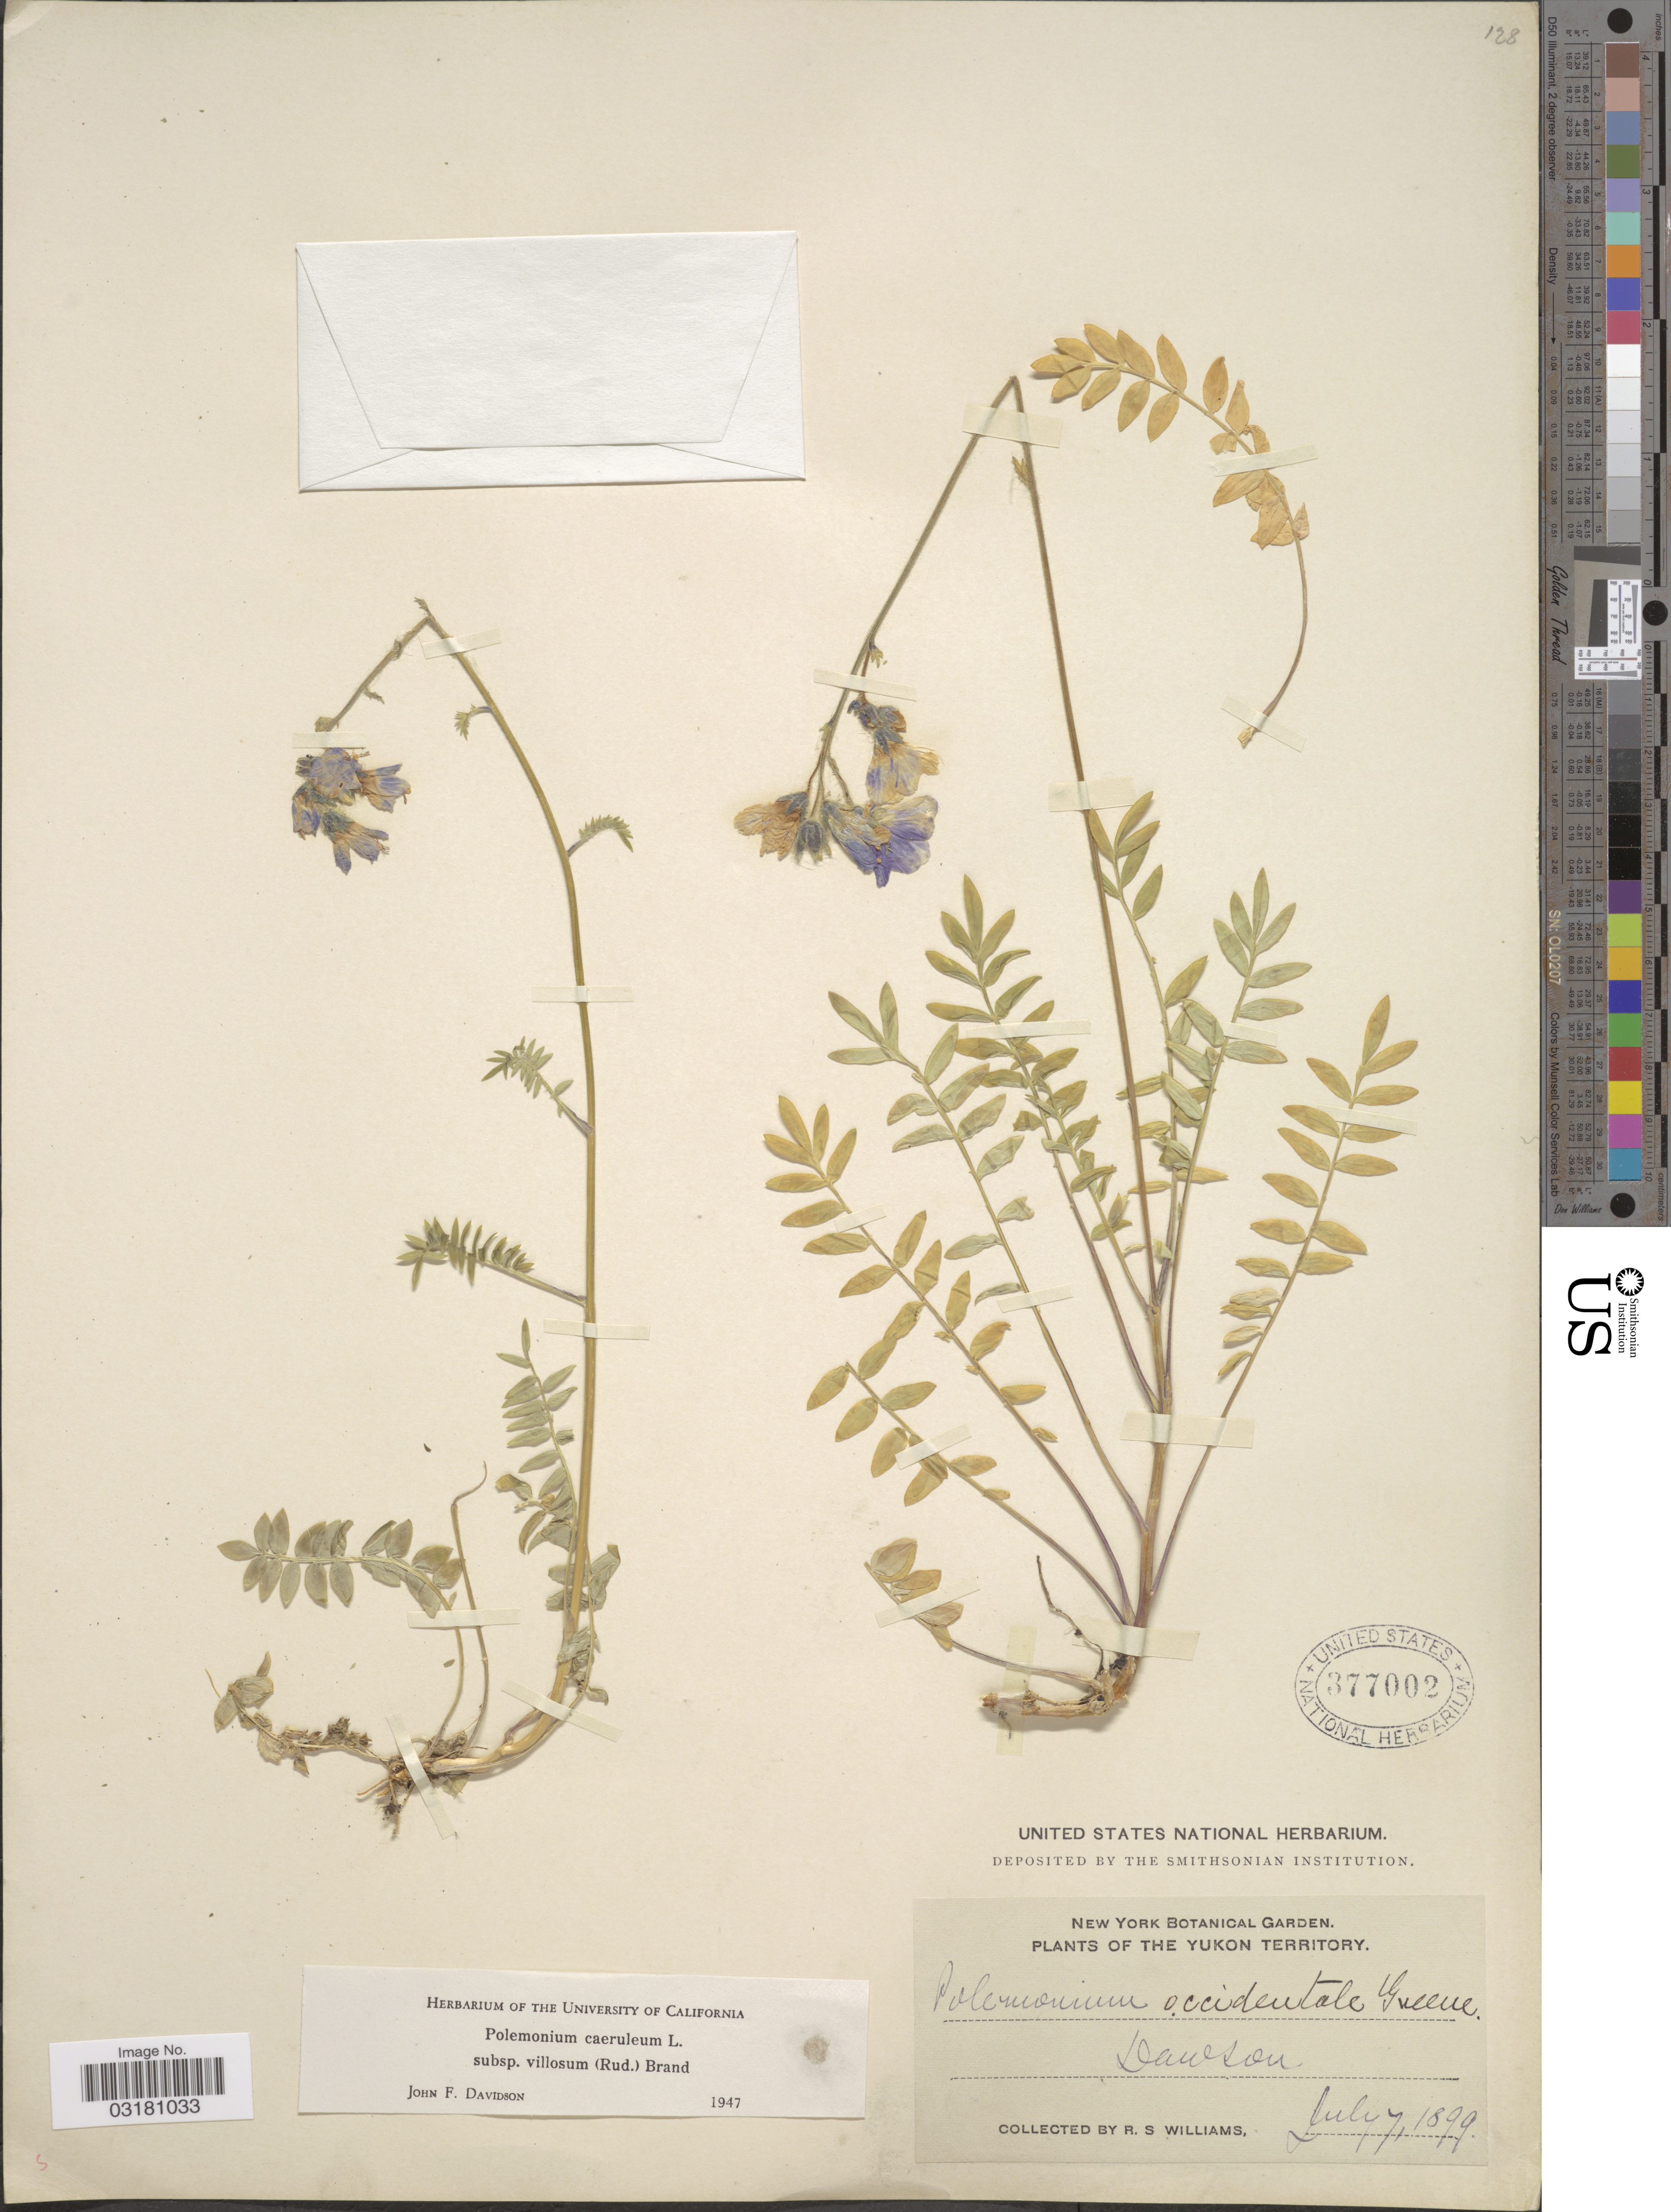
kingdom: Plantae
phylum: Tracheophyta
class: Magnoliopsida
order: Ericales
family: Polemoniaceae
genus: Polemonium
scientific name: Polemonium caeruleum subsp. villosum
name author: (Rudolph ex Georgi) Brand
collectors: R. S. Williams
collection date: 1899-07-07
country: Canada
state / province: Yukon Territory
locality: Dawson.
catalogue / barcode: US 377002